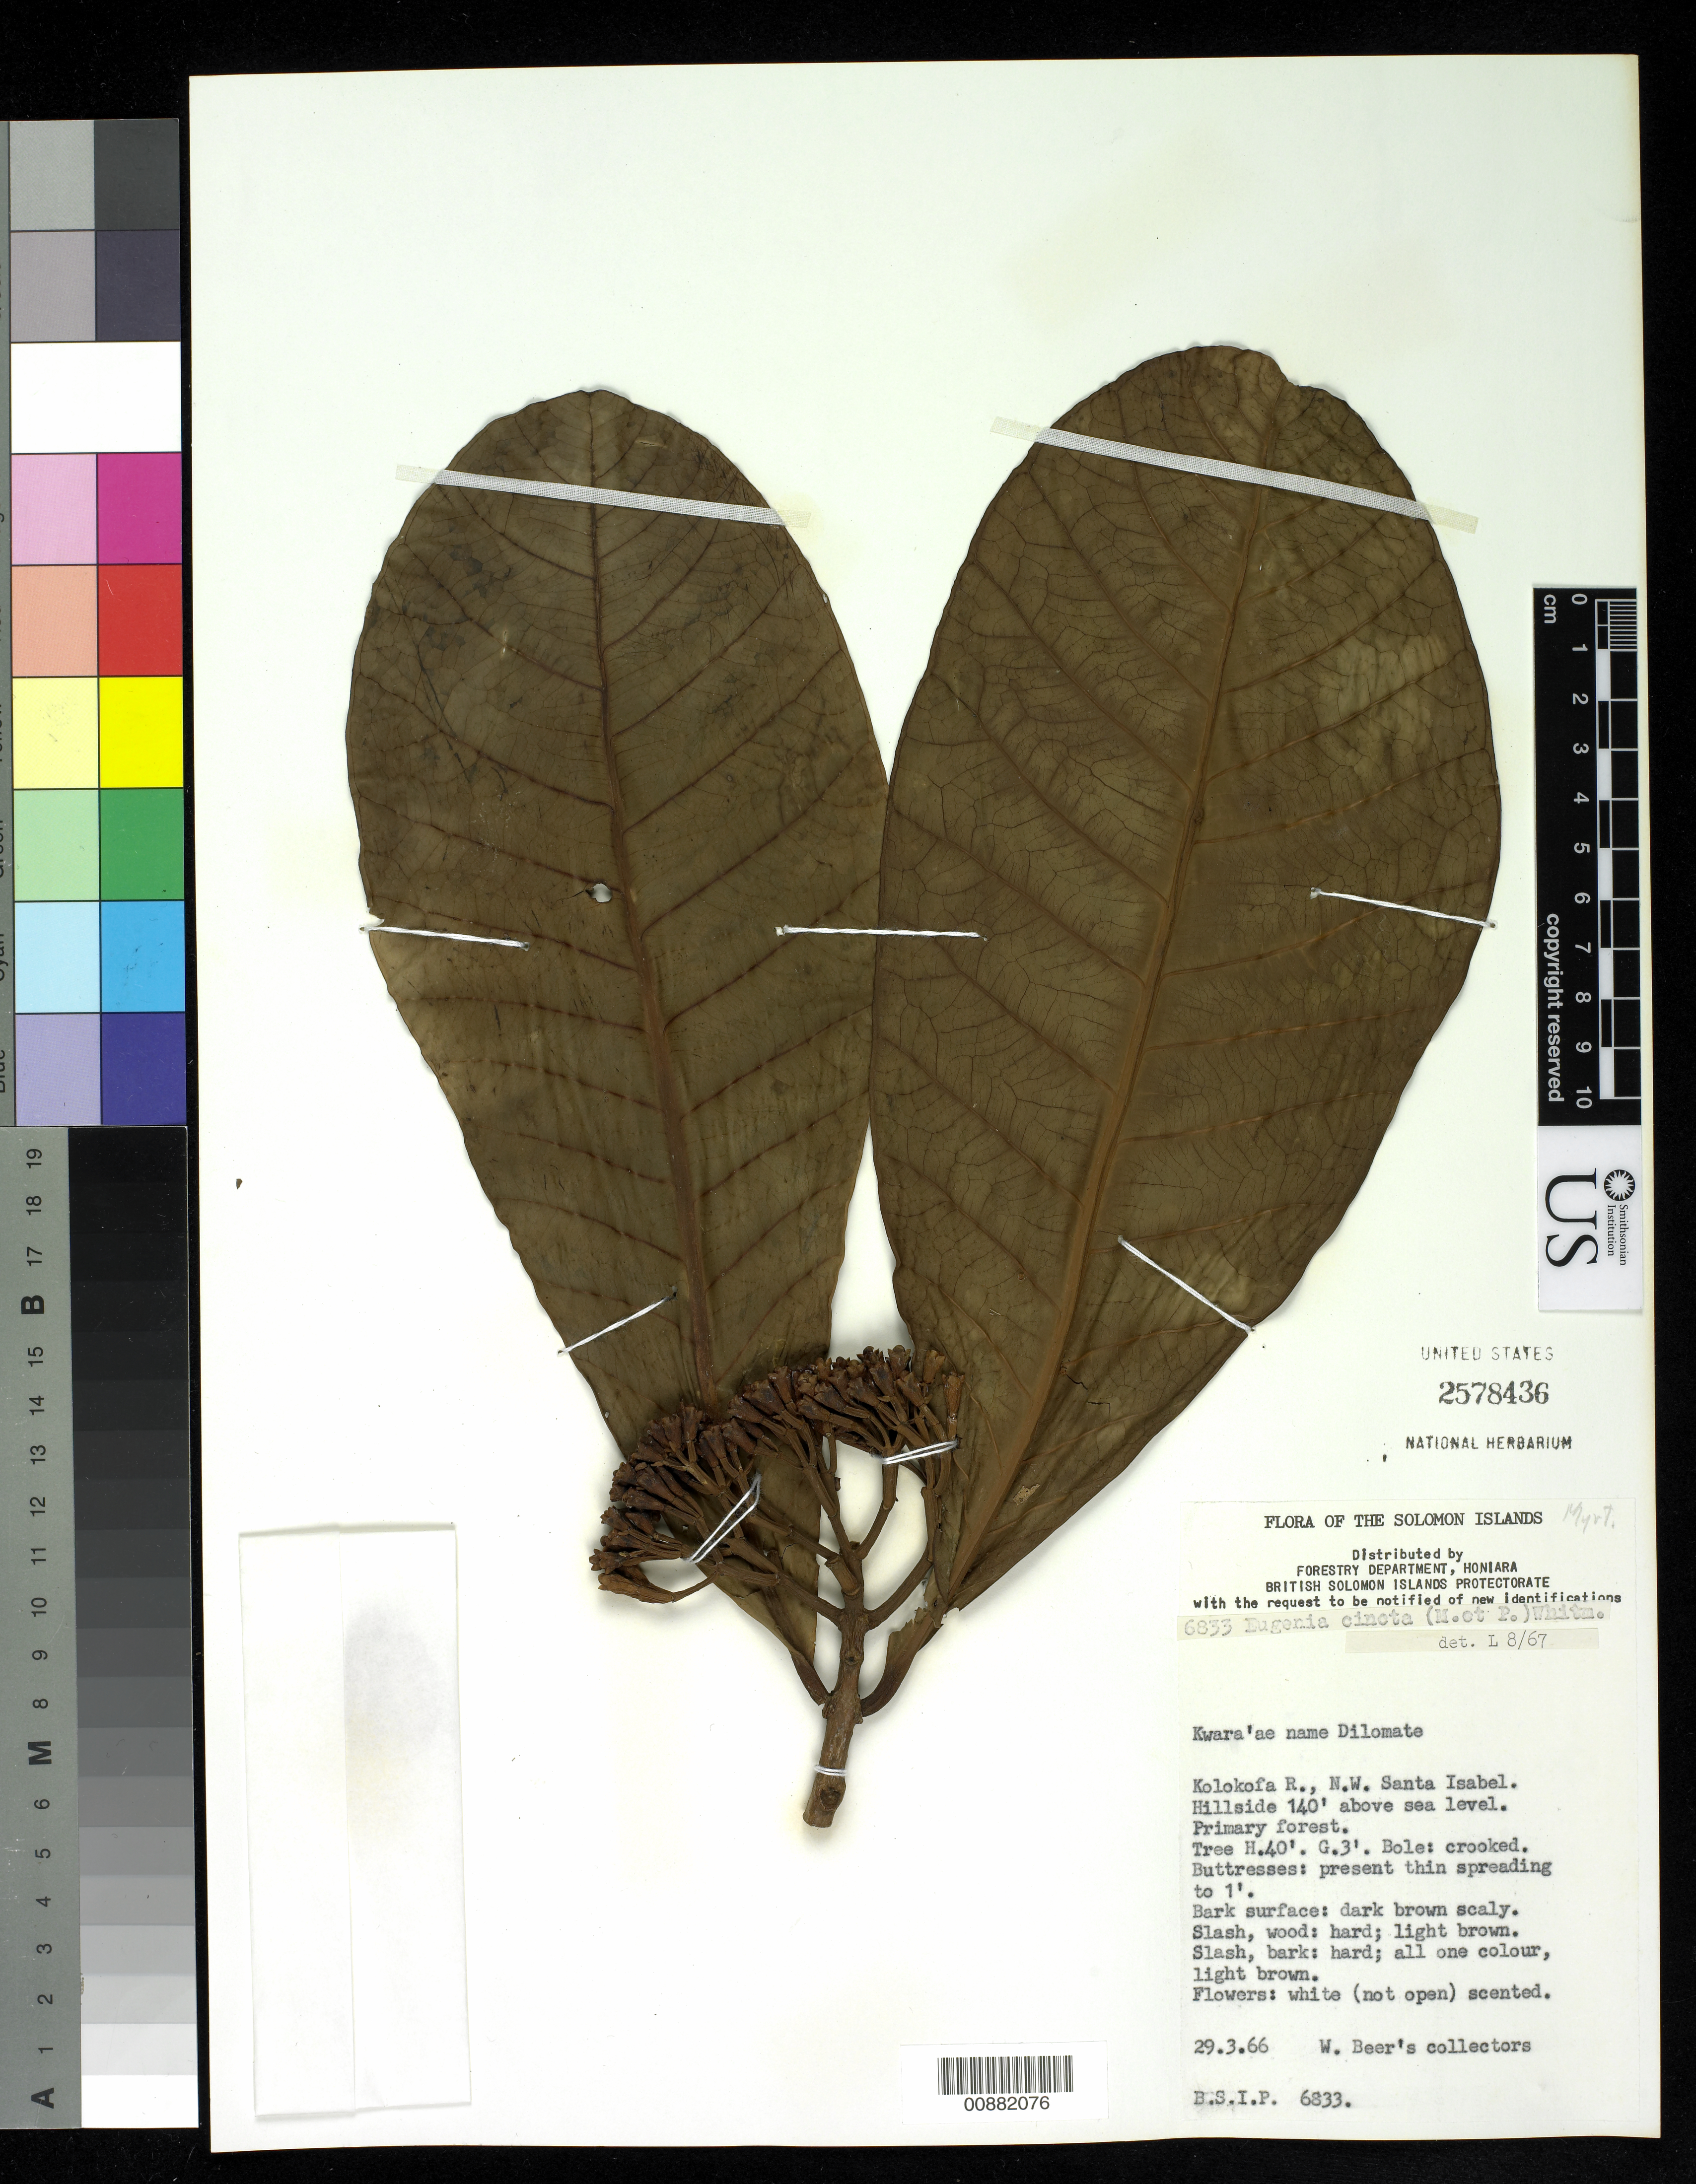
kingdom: Plantae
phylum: Tracheophyta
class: Magnoliopsida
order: Myrtales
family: Myrtaceae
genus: Syzygium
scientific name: Syzygium cinctum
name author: Merr. & L.M. Perry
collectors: W. Beer's Collectors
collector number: BSIP 6833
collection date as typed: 29 Mar 1966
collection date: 1966-03-29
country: Solomon Islands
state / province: Isabel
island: Santa Isabel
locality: Kolokofa R., NW Santa Isabel.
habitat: hillside. Primary forest.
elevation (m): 43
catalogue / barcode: US 2578436